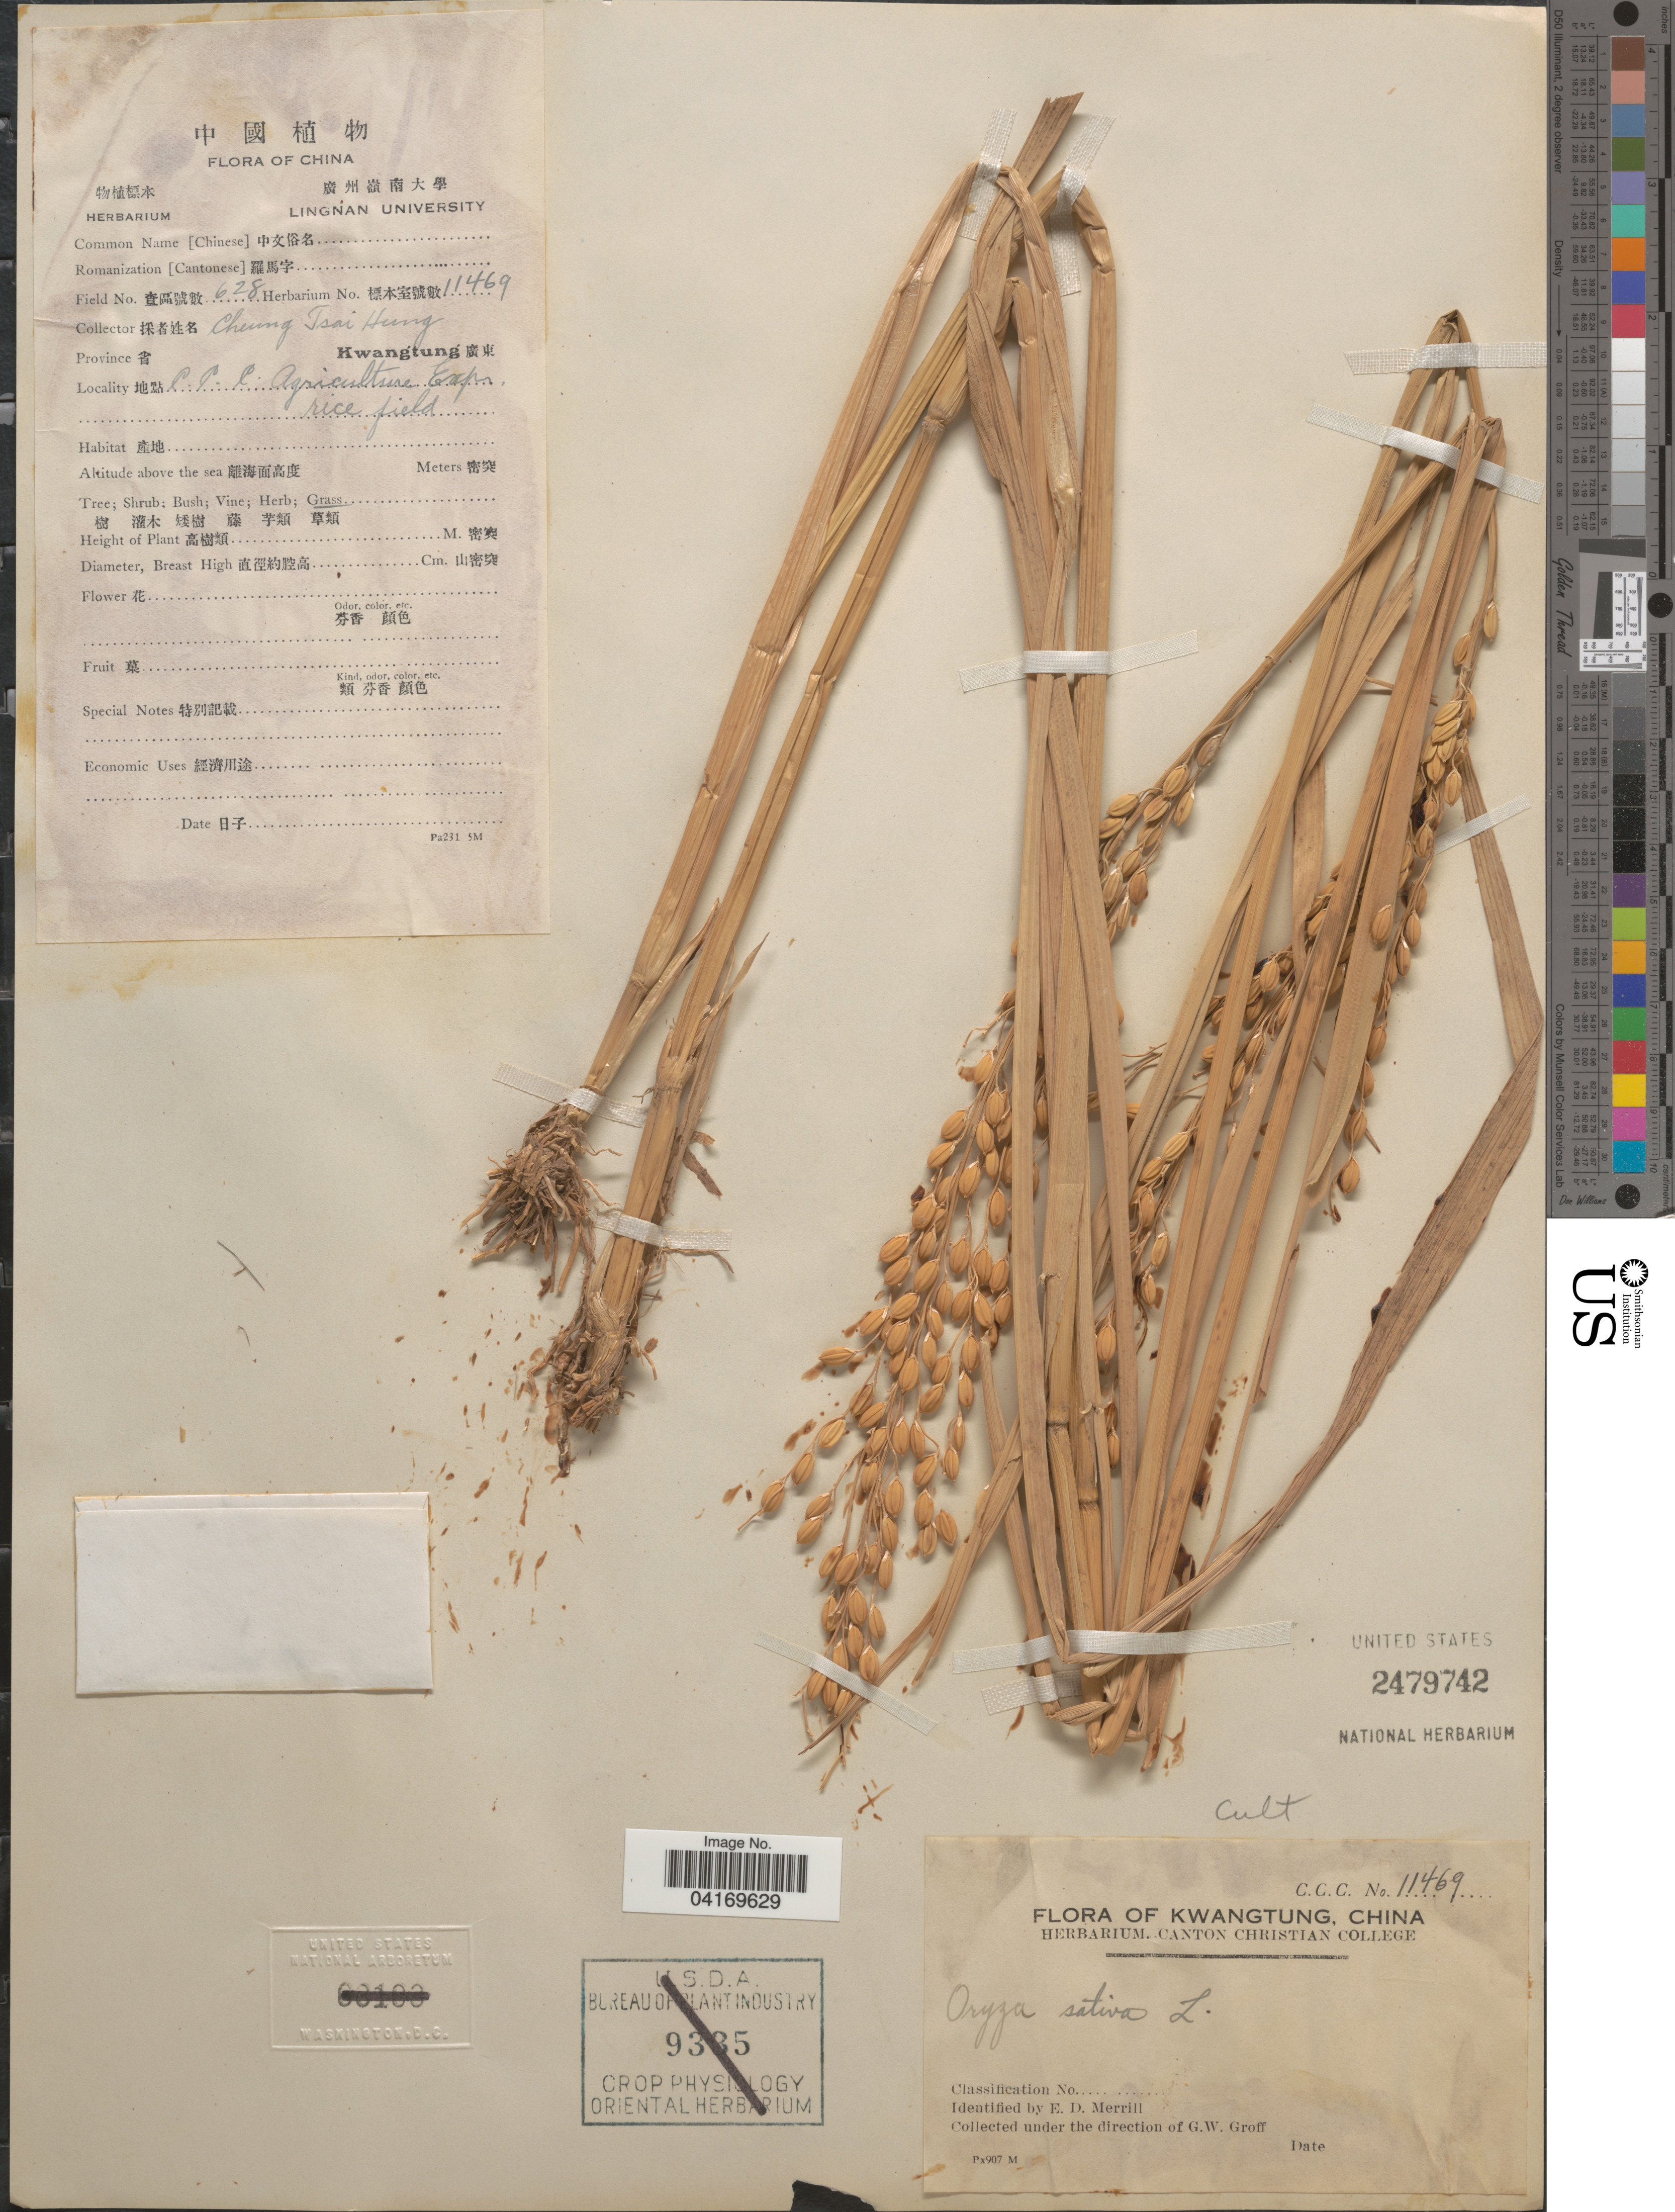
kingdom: Plantae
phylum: Tracheophyta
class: Liliopsida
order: Poales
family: Poaceae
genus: Oryza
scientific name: Oryza sativa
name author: L.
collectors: C. Hung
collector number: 11469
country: China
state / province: Guangdong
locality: Province Kwangtung. C.C.C. Agriculture Expr. rice field.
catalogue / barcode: US 2479742